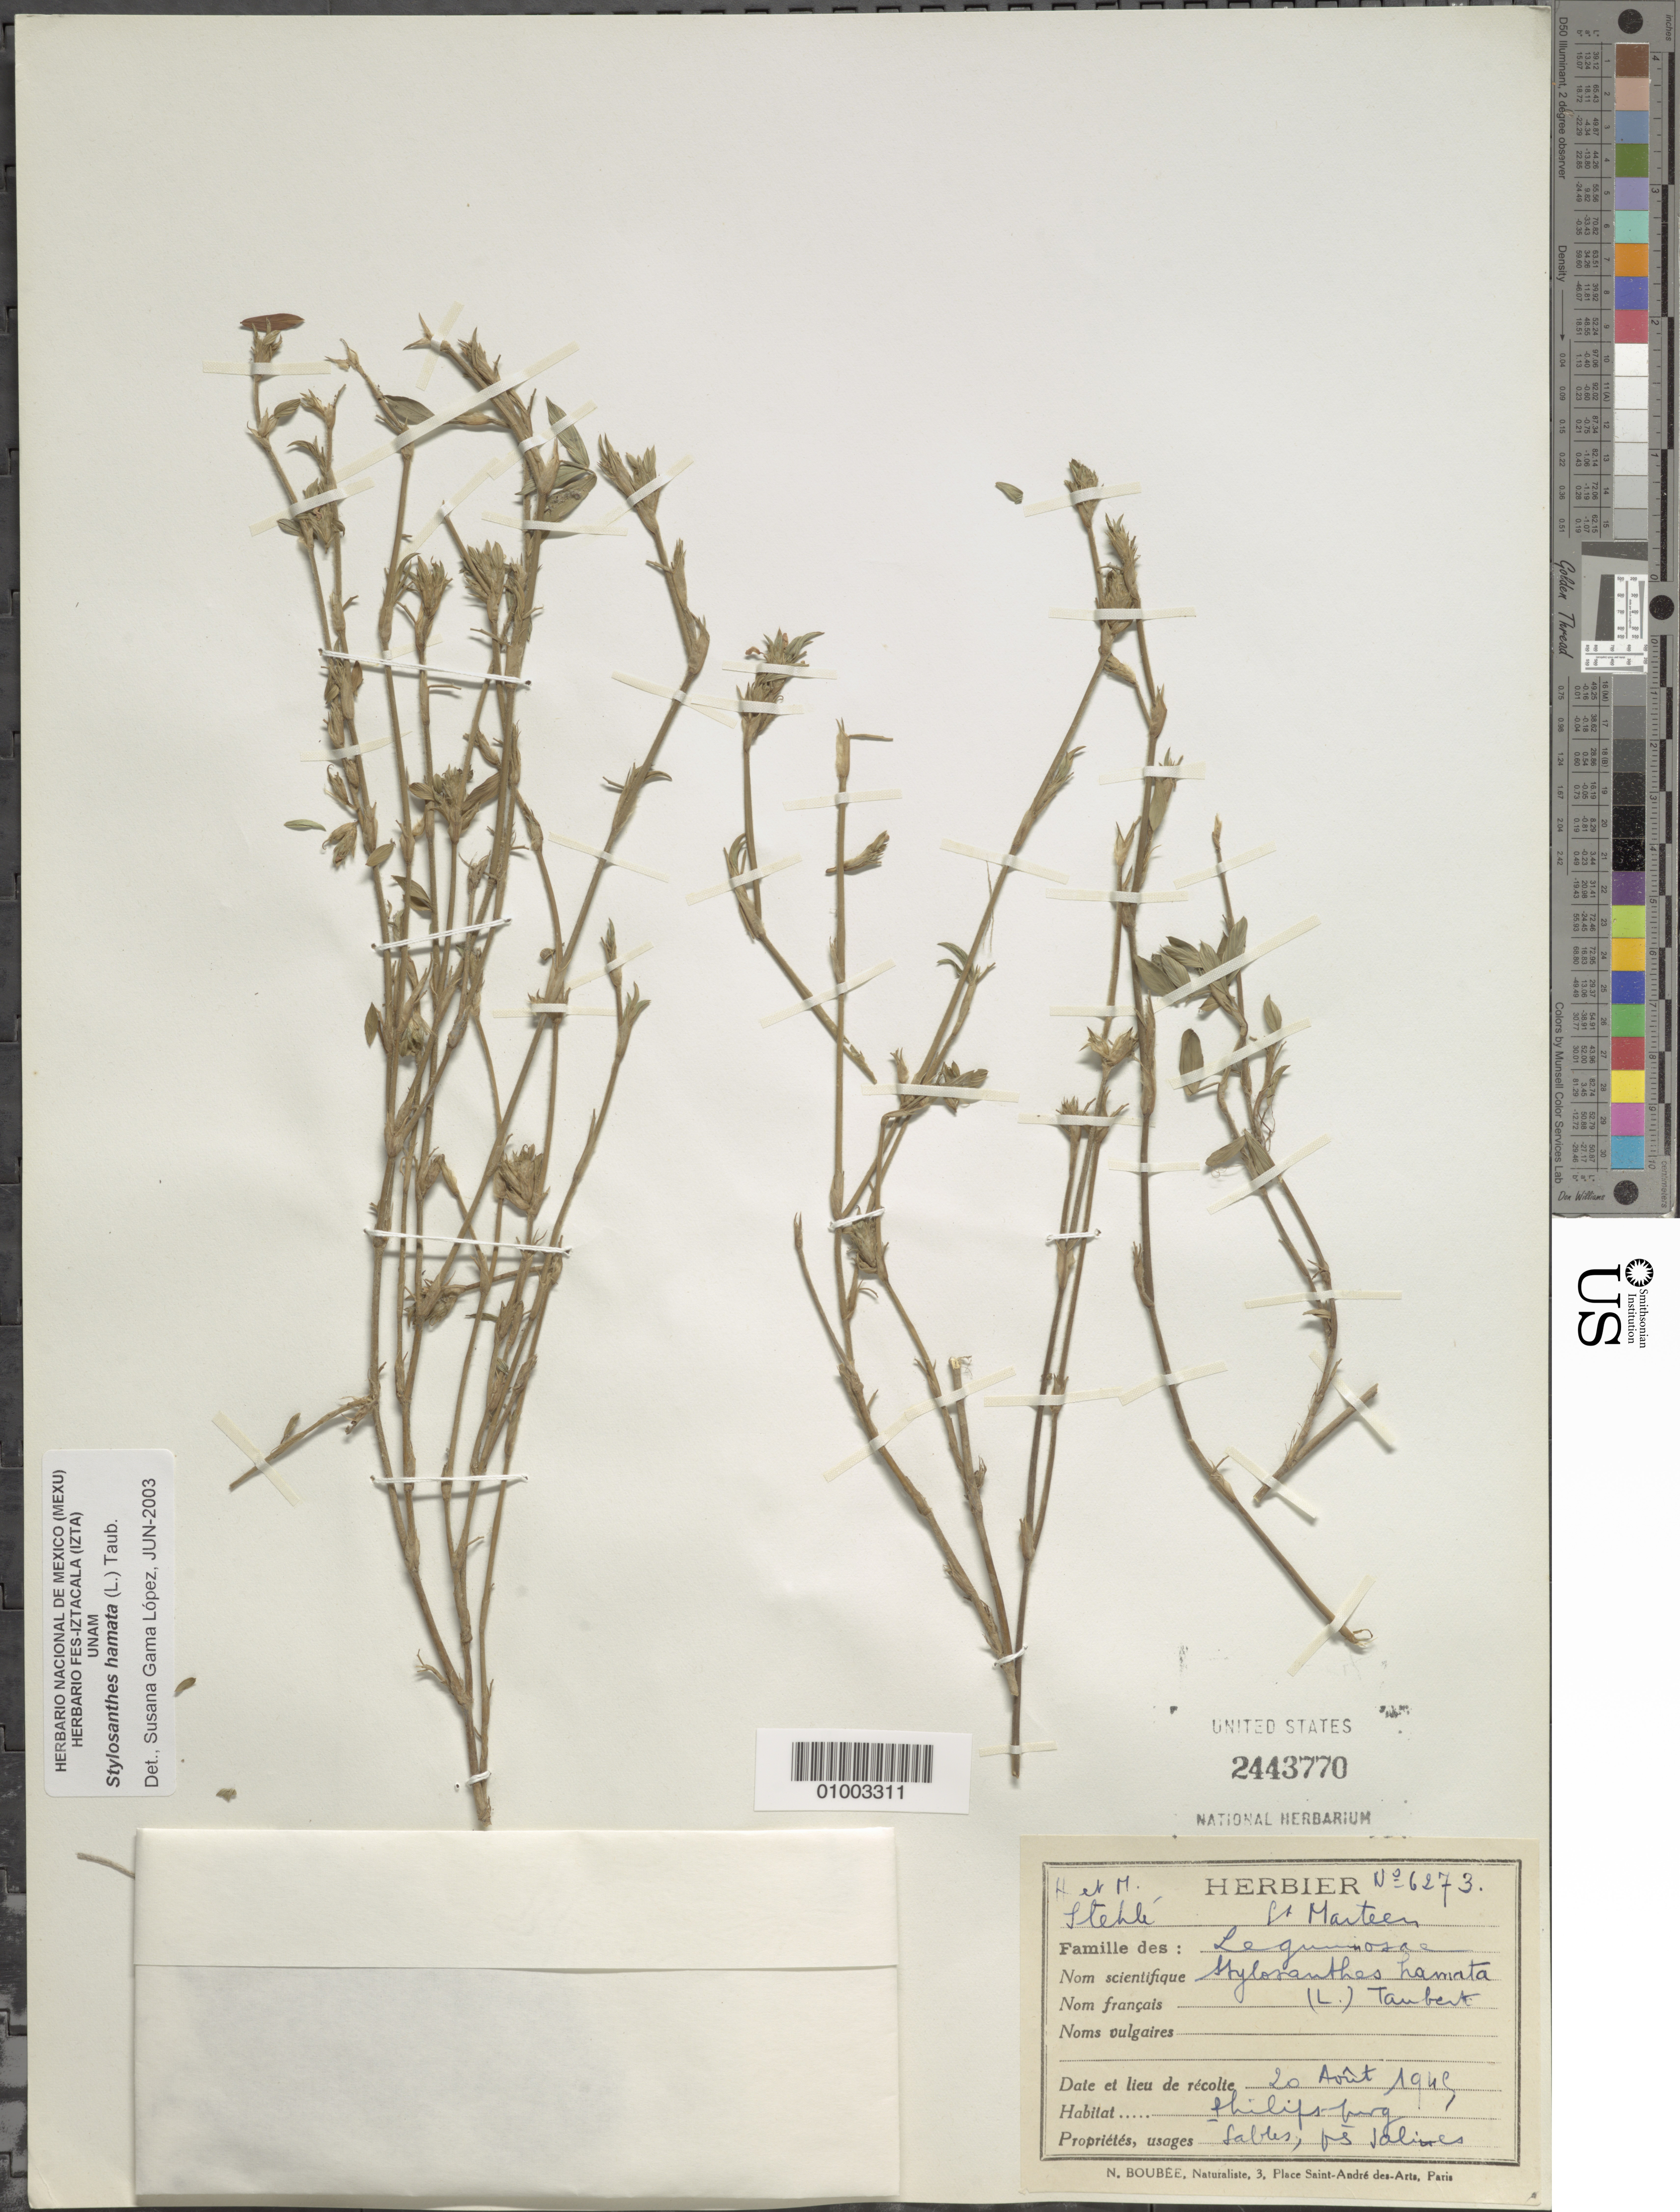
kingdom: Plantae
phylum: Tracheophyta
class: Magnoliopsida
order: Fabales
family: Fabaceae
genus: Stylosanthes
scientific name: Stylosanthes hamata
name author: (L.) Taub.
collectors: H. Stehlé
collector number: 6273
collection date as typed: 20 Aug 1945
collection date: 1945-08-20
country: Sint Maartin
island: Sint Maarten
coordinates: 0 N, 0 E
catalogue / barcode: US 2443770